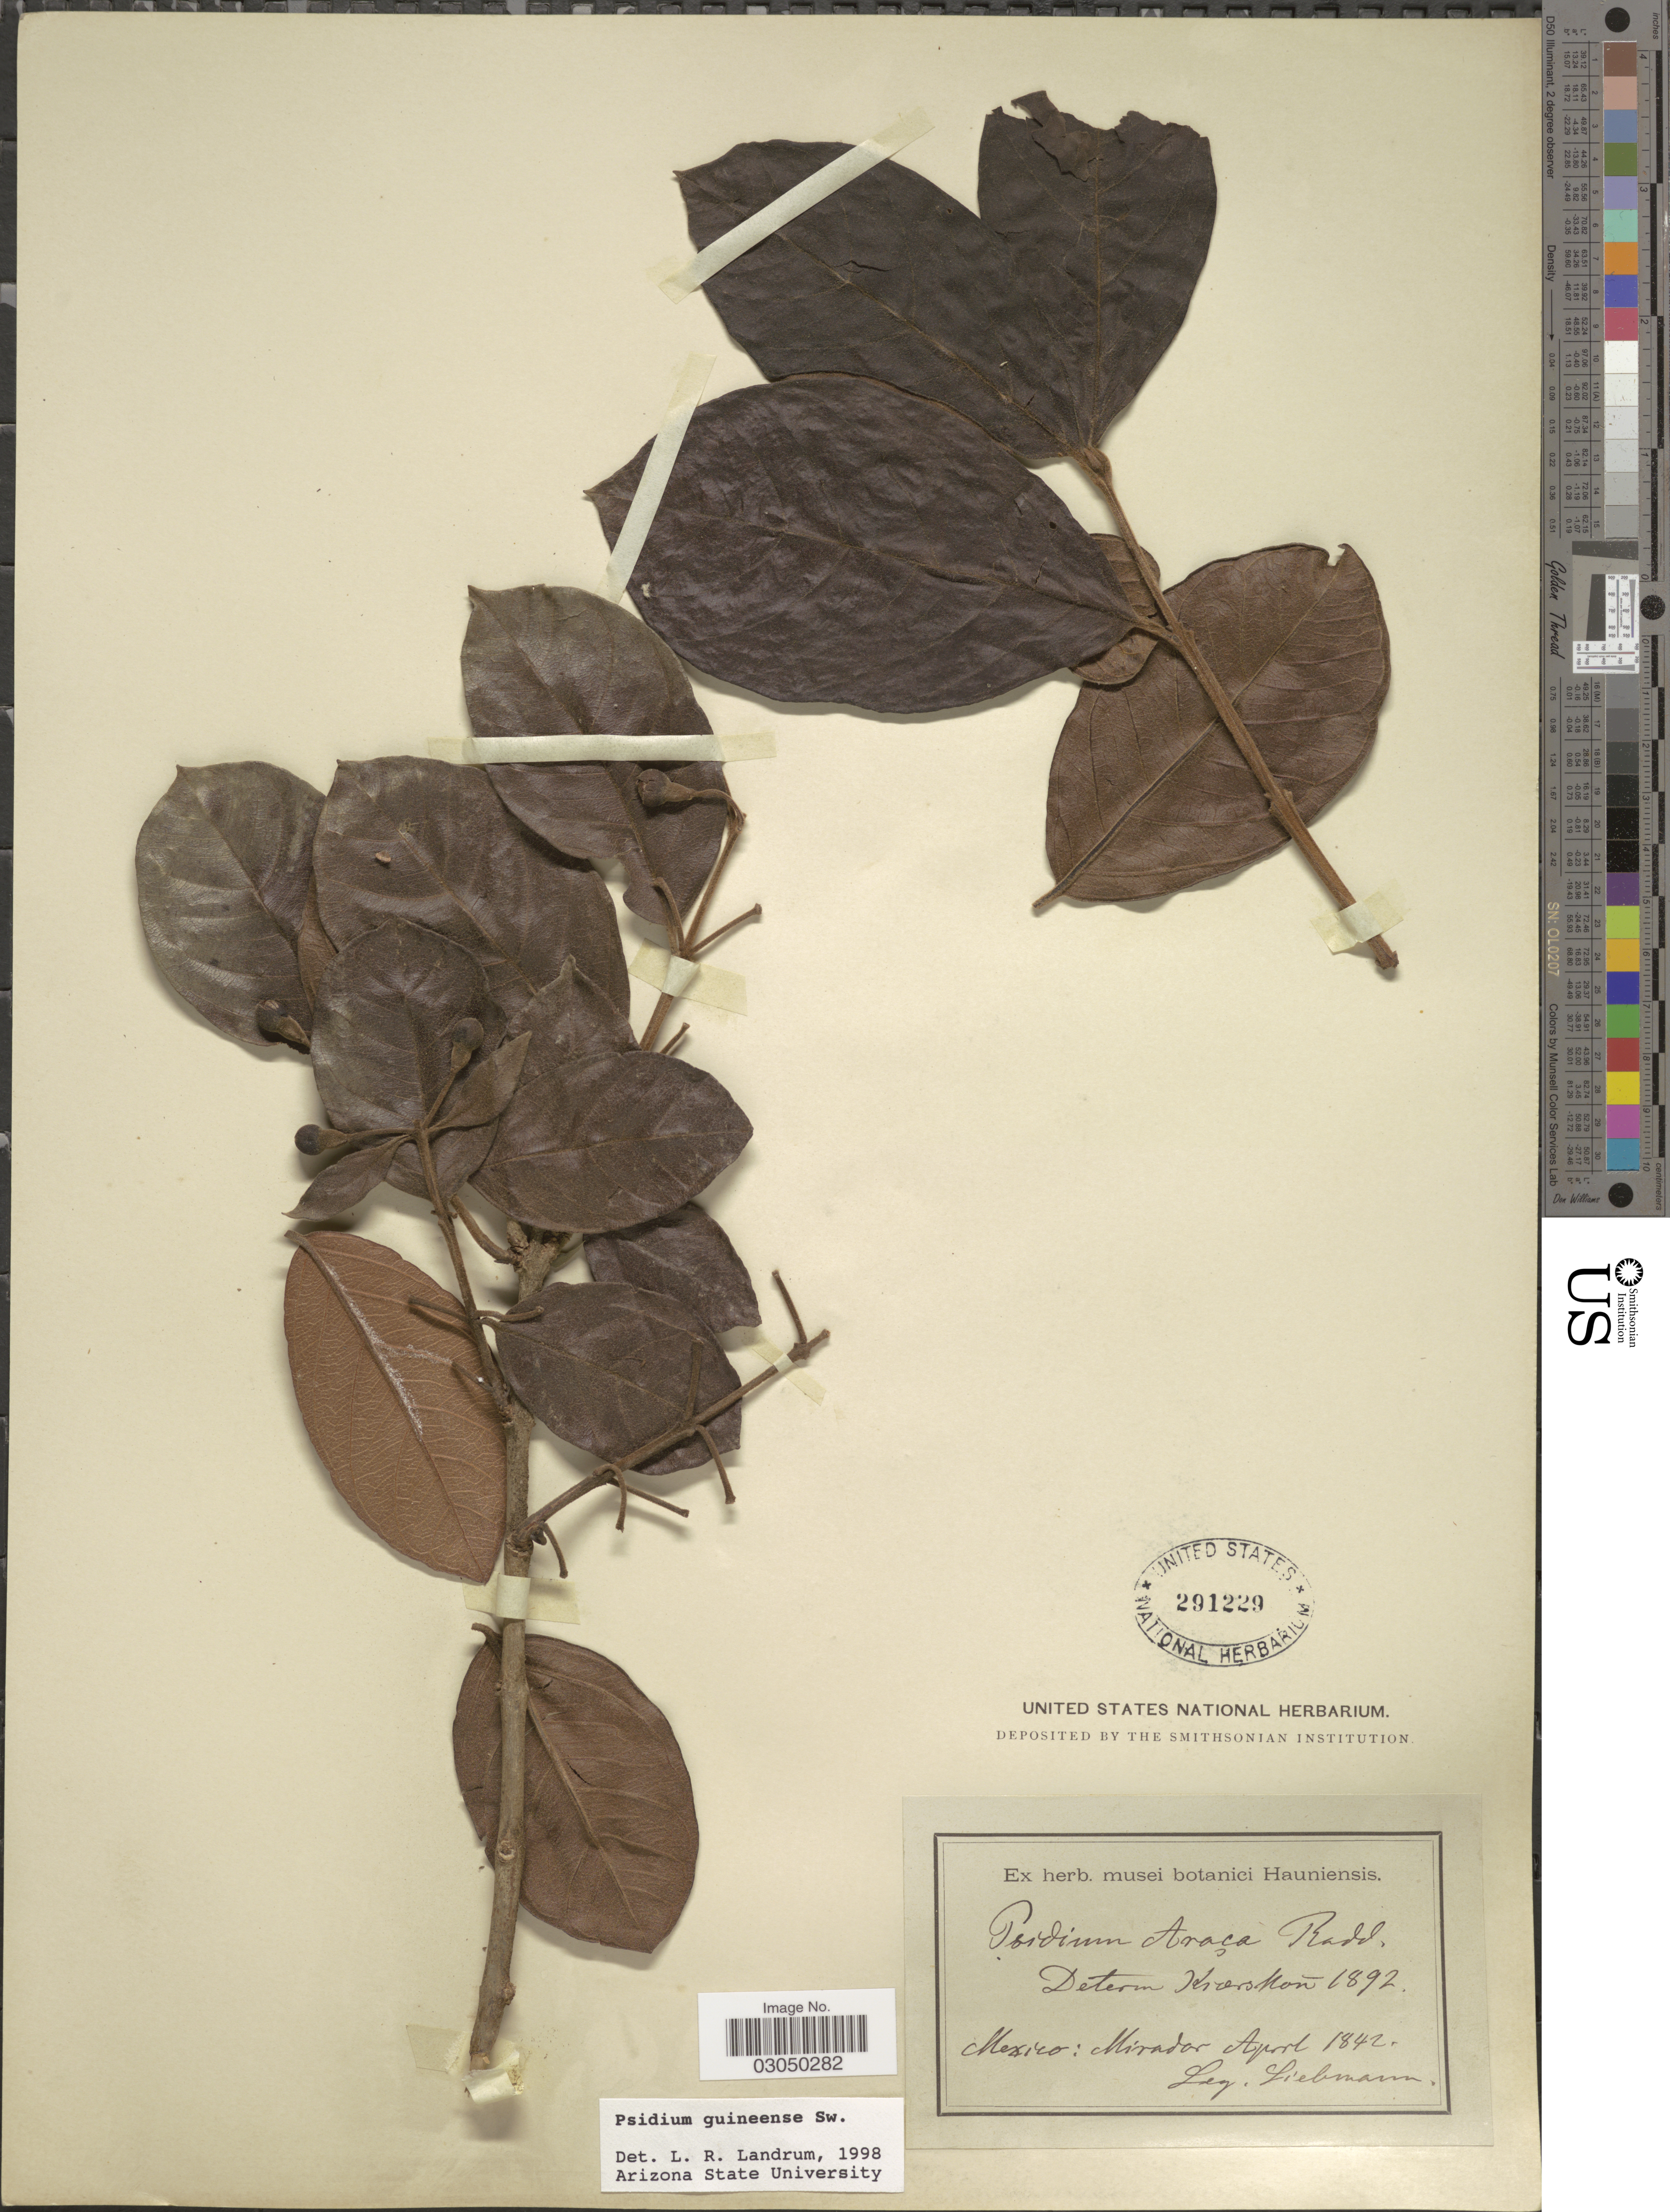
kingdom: Plantae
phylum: Tracheophyta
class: Magnoliopsida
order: Myrtales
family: Myrtaceae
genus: Psidium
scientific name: Psidium guineense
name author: Sw.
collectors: Liebmann, --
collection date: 1842-04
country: Mexico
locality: Mirador.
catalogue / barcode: US 291229